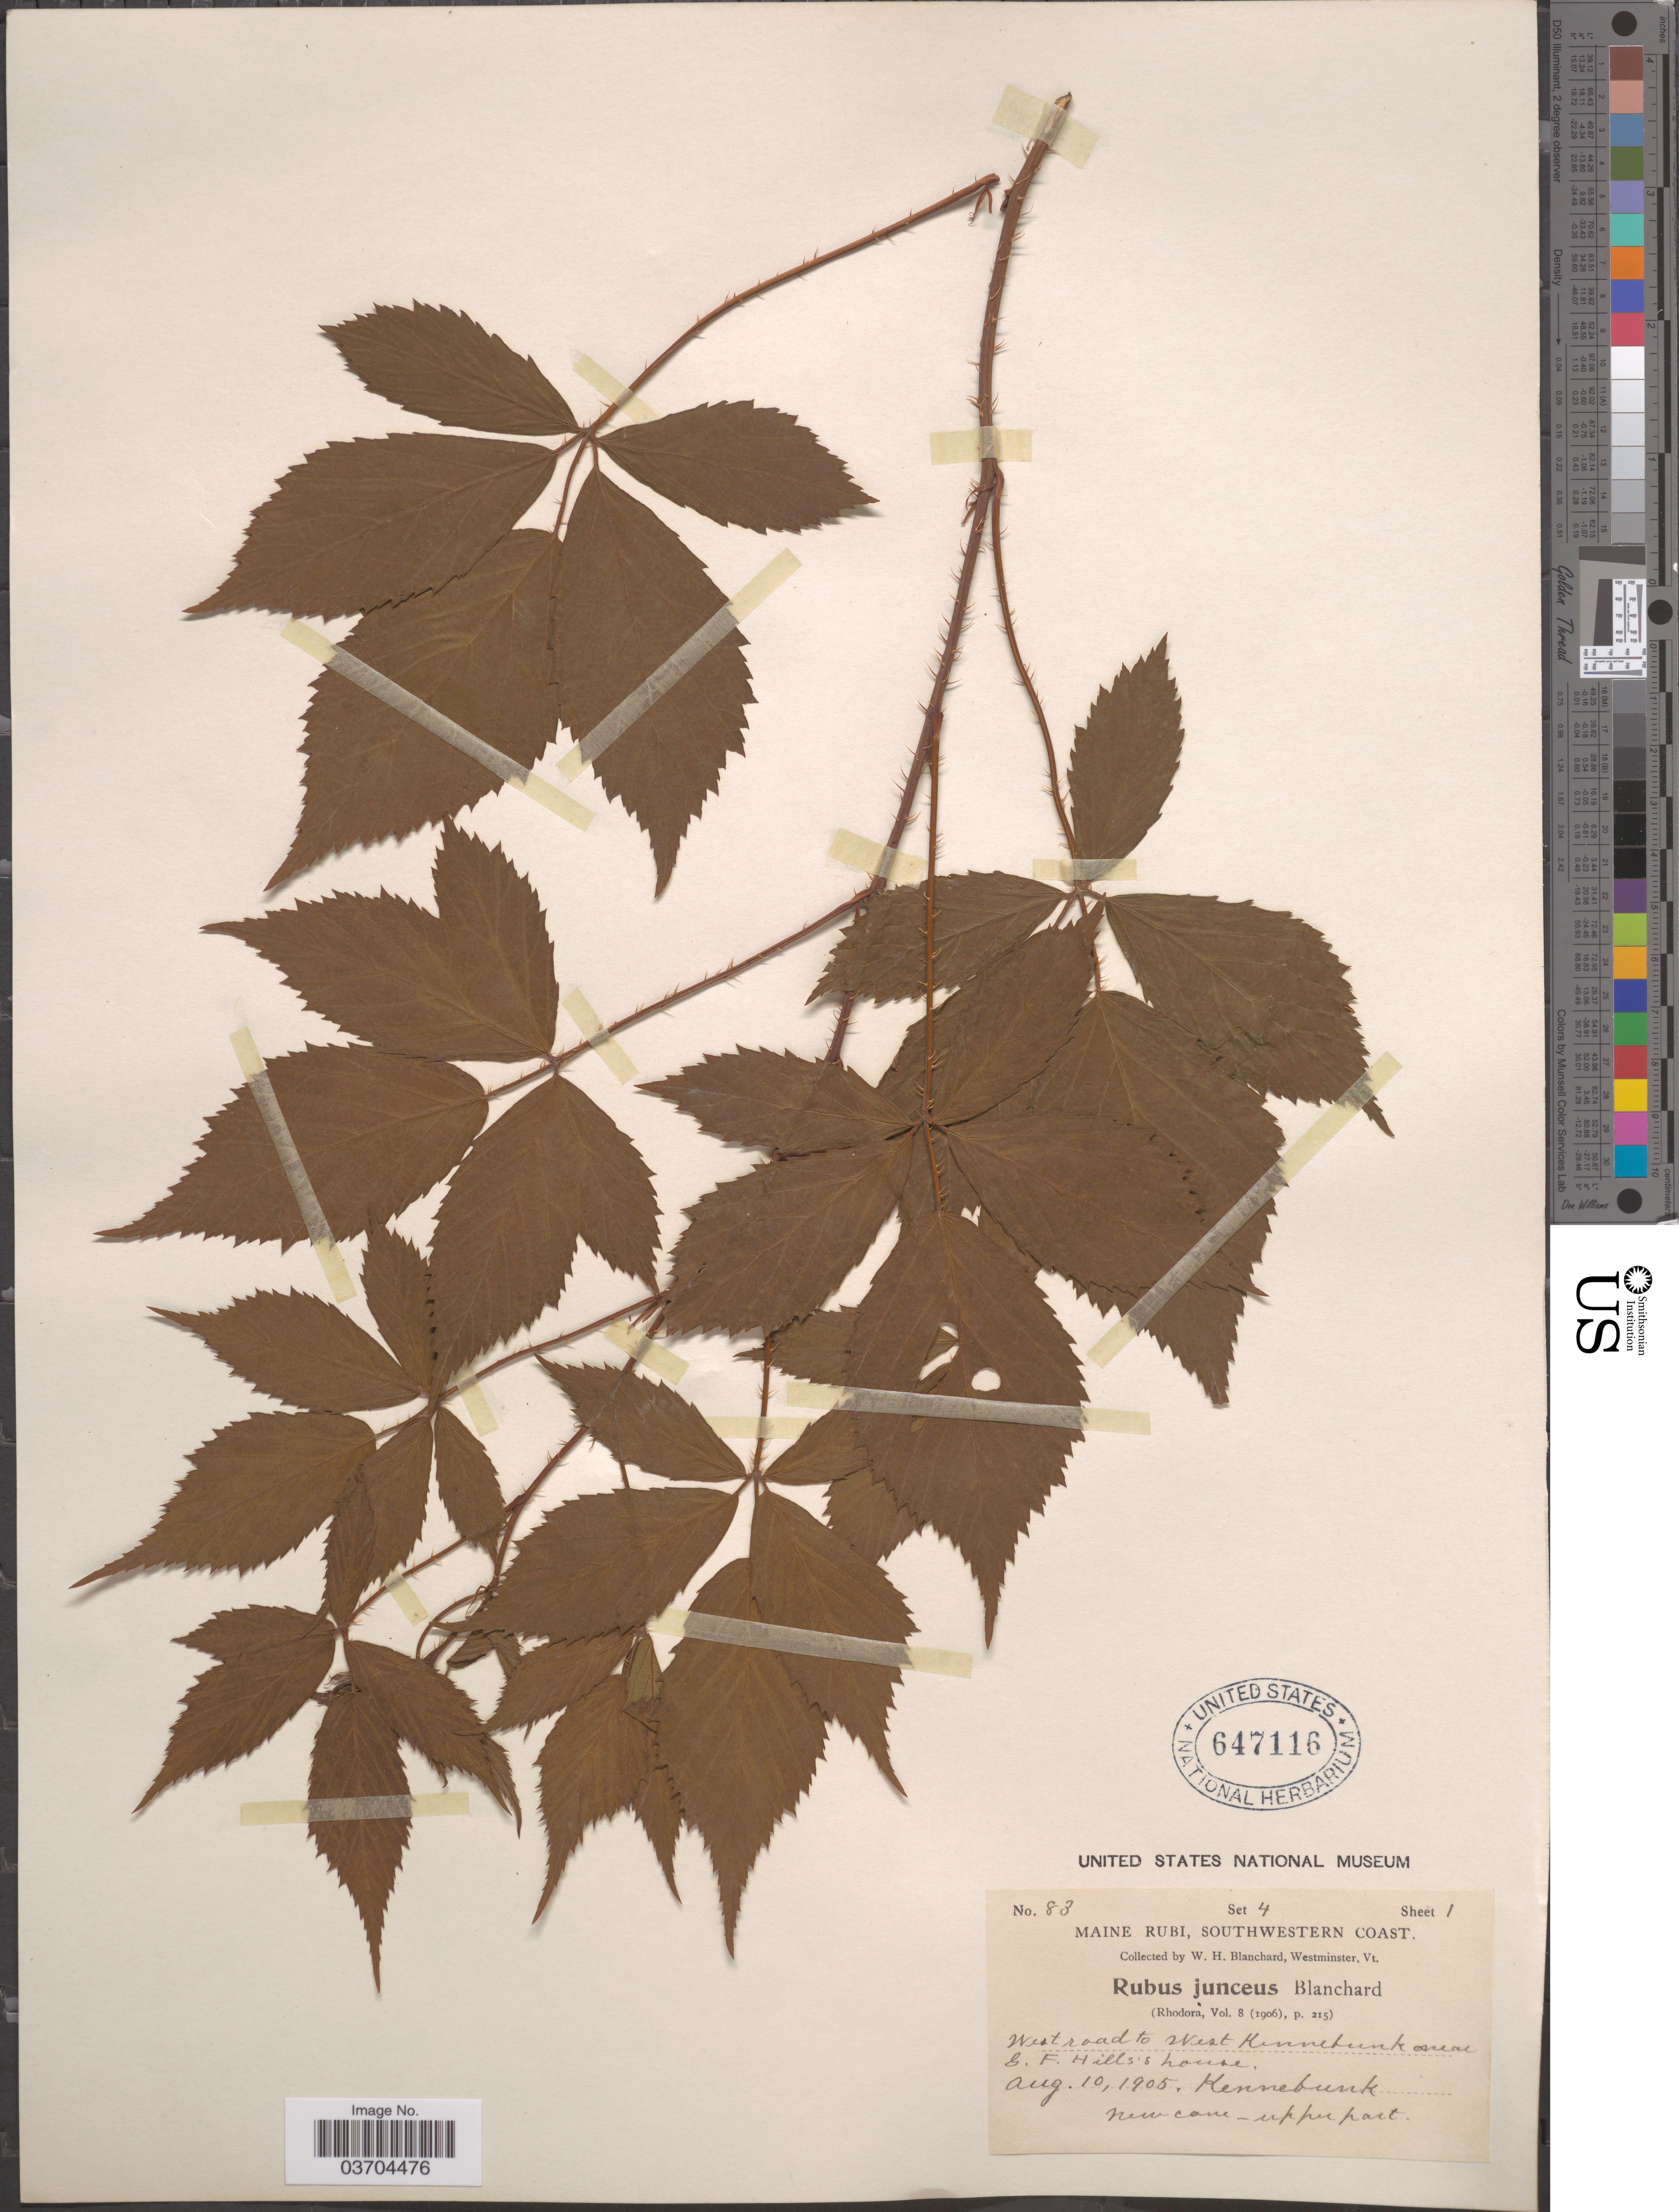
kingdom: Plantae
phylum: Tracheophyta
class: Magnoliopsida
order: Rosales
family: Rosaceae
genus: Rubus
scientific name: Rubus junceus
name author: Blanch.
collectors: W. H. Blanchard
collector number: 83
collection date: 1905-08-10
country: United States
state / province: Maine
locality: Maine Rubi, Southwestern coast. West road to West Kennebunk near G. F. Hill's house. Kennebunk.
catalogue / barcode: US 647116